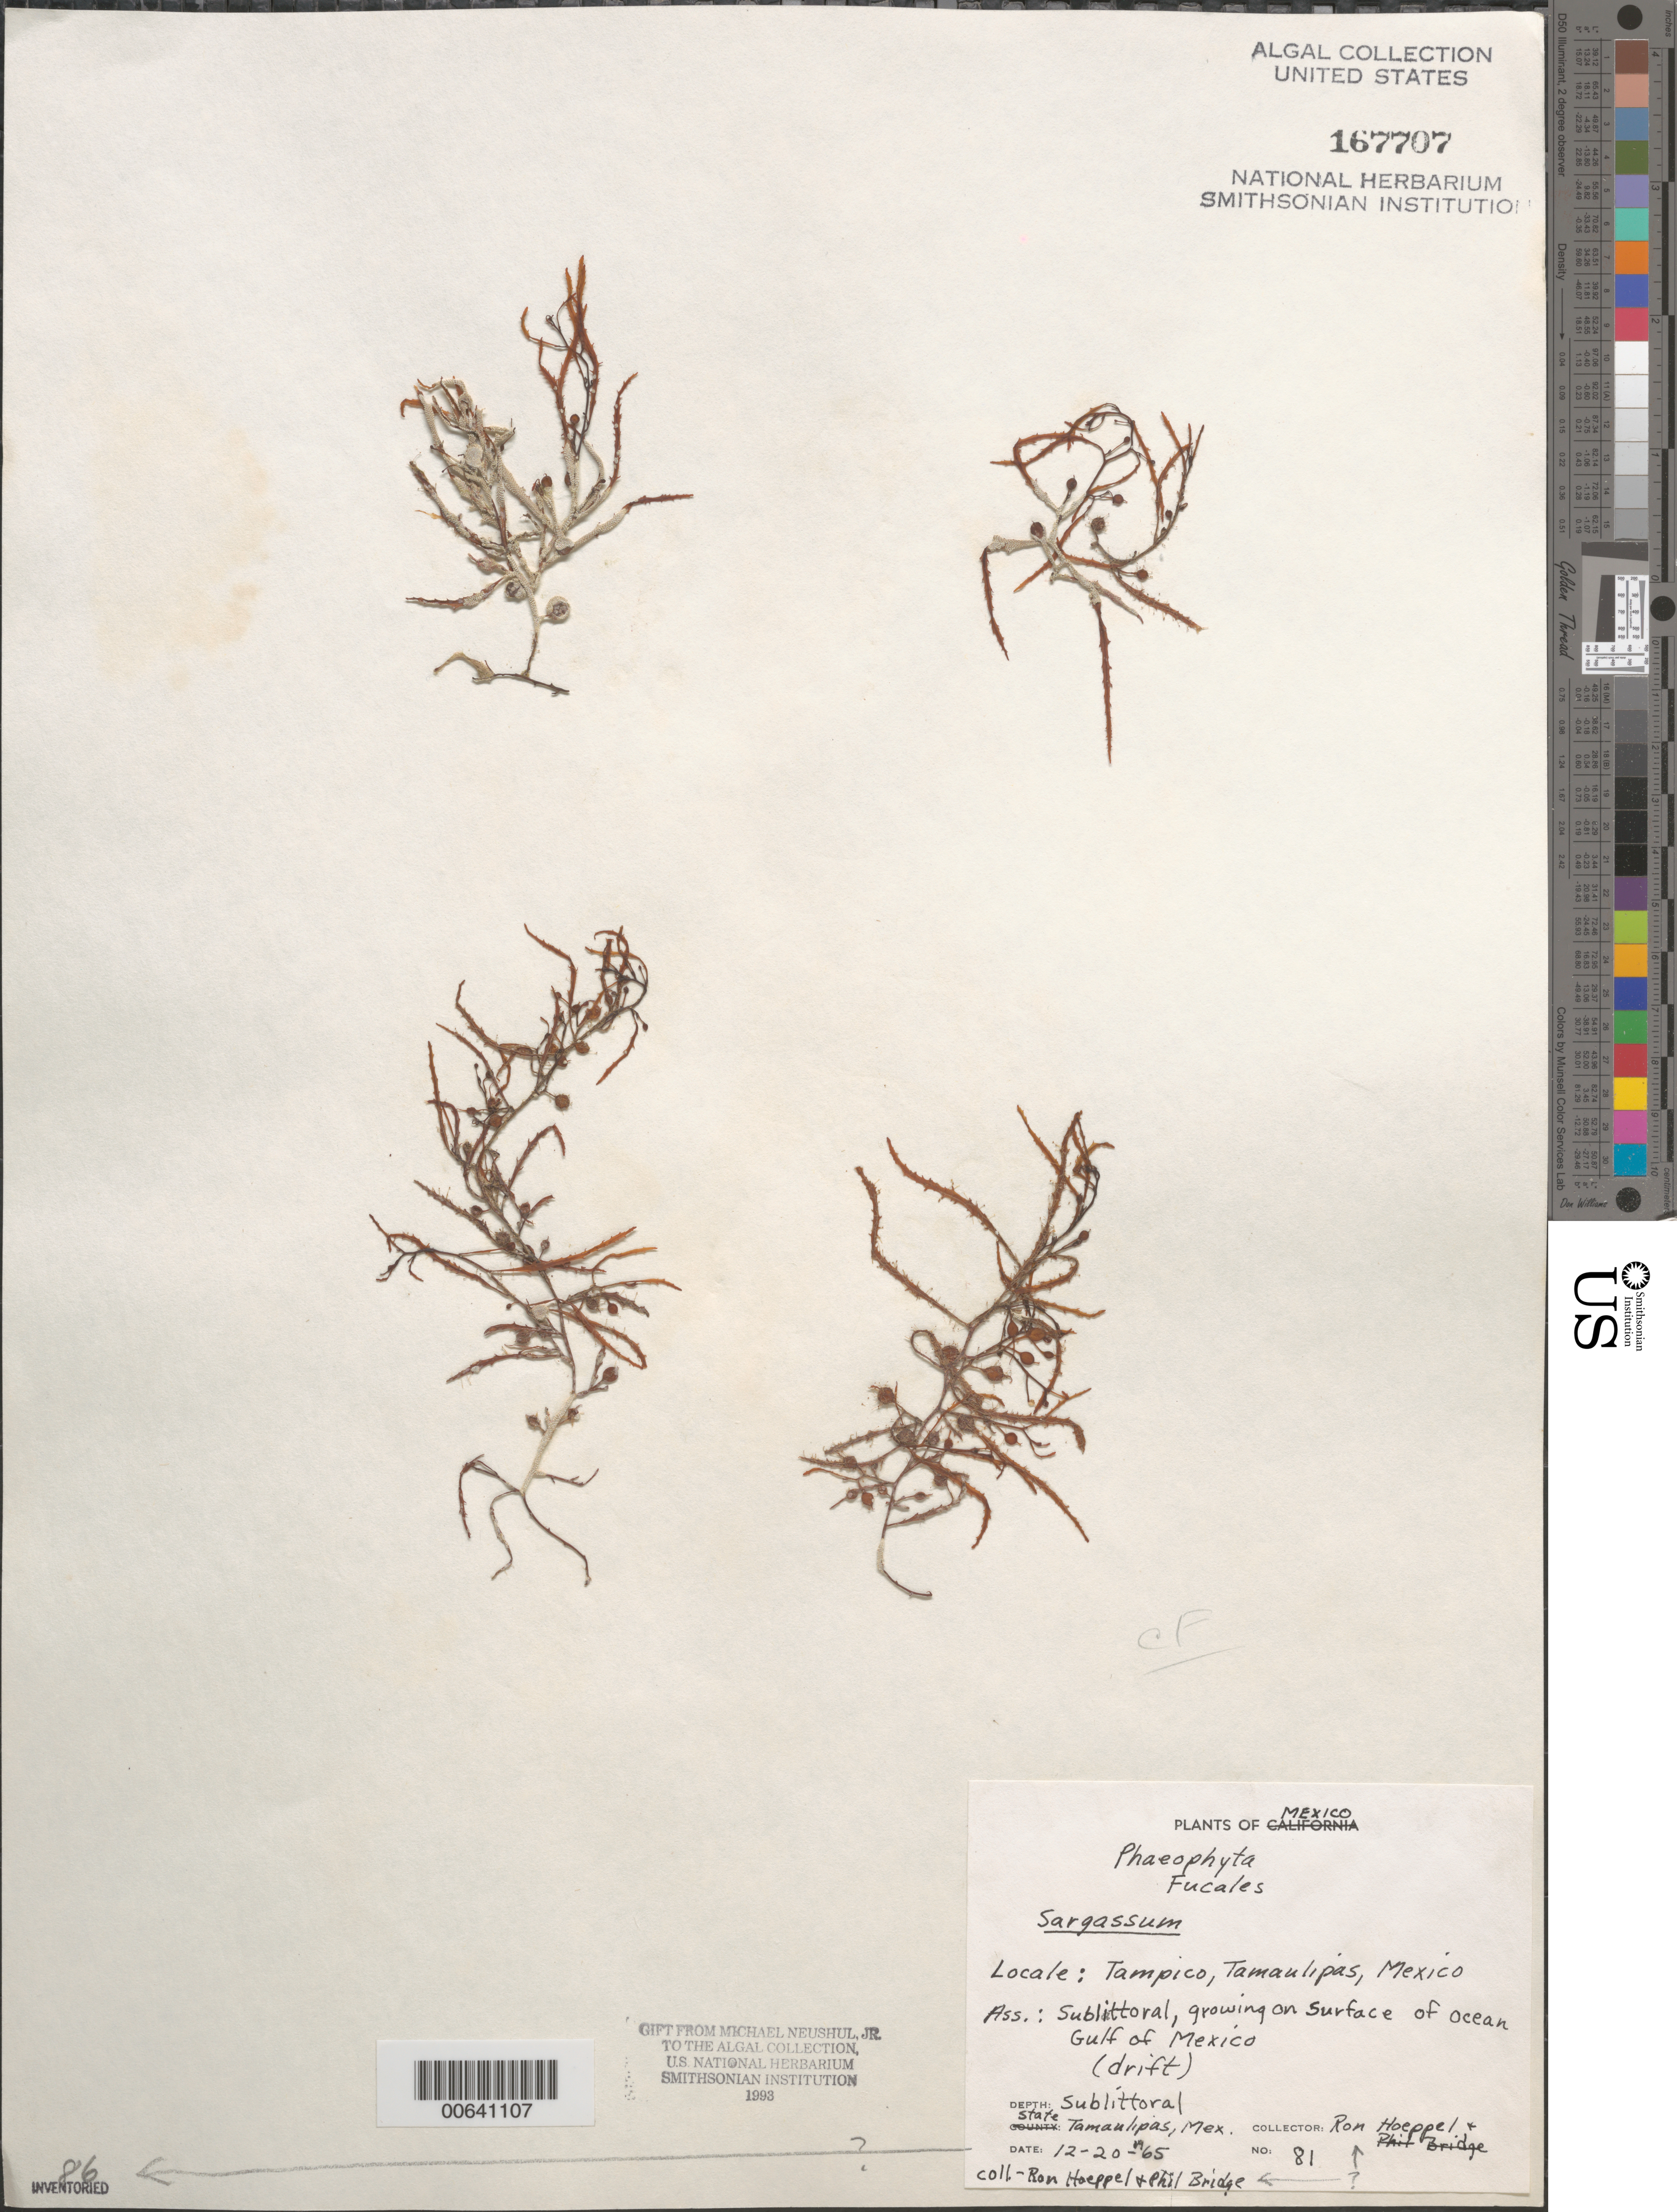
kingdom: Chromista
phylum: Ochrophyta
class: Phaeophyceae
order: Fucales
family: Sargassaceae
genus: Sargassum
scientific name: Sargassum fluitans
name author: (Børgesen) Børgesen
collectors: R. Hoeppel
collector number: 81 or 86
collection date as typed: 20 Dec 1965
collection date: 1965-12-20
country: Mexico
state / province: Tamaulipas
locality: Tampico, Gulf of Mexico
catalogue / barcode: US 167707